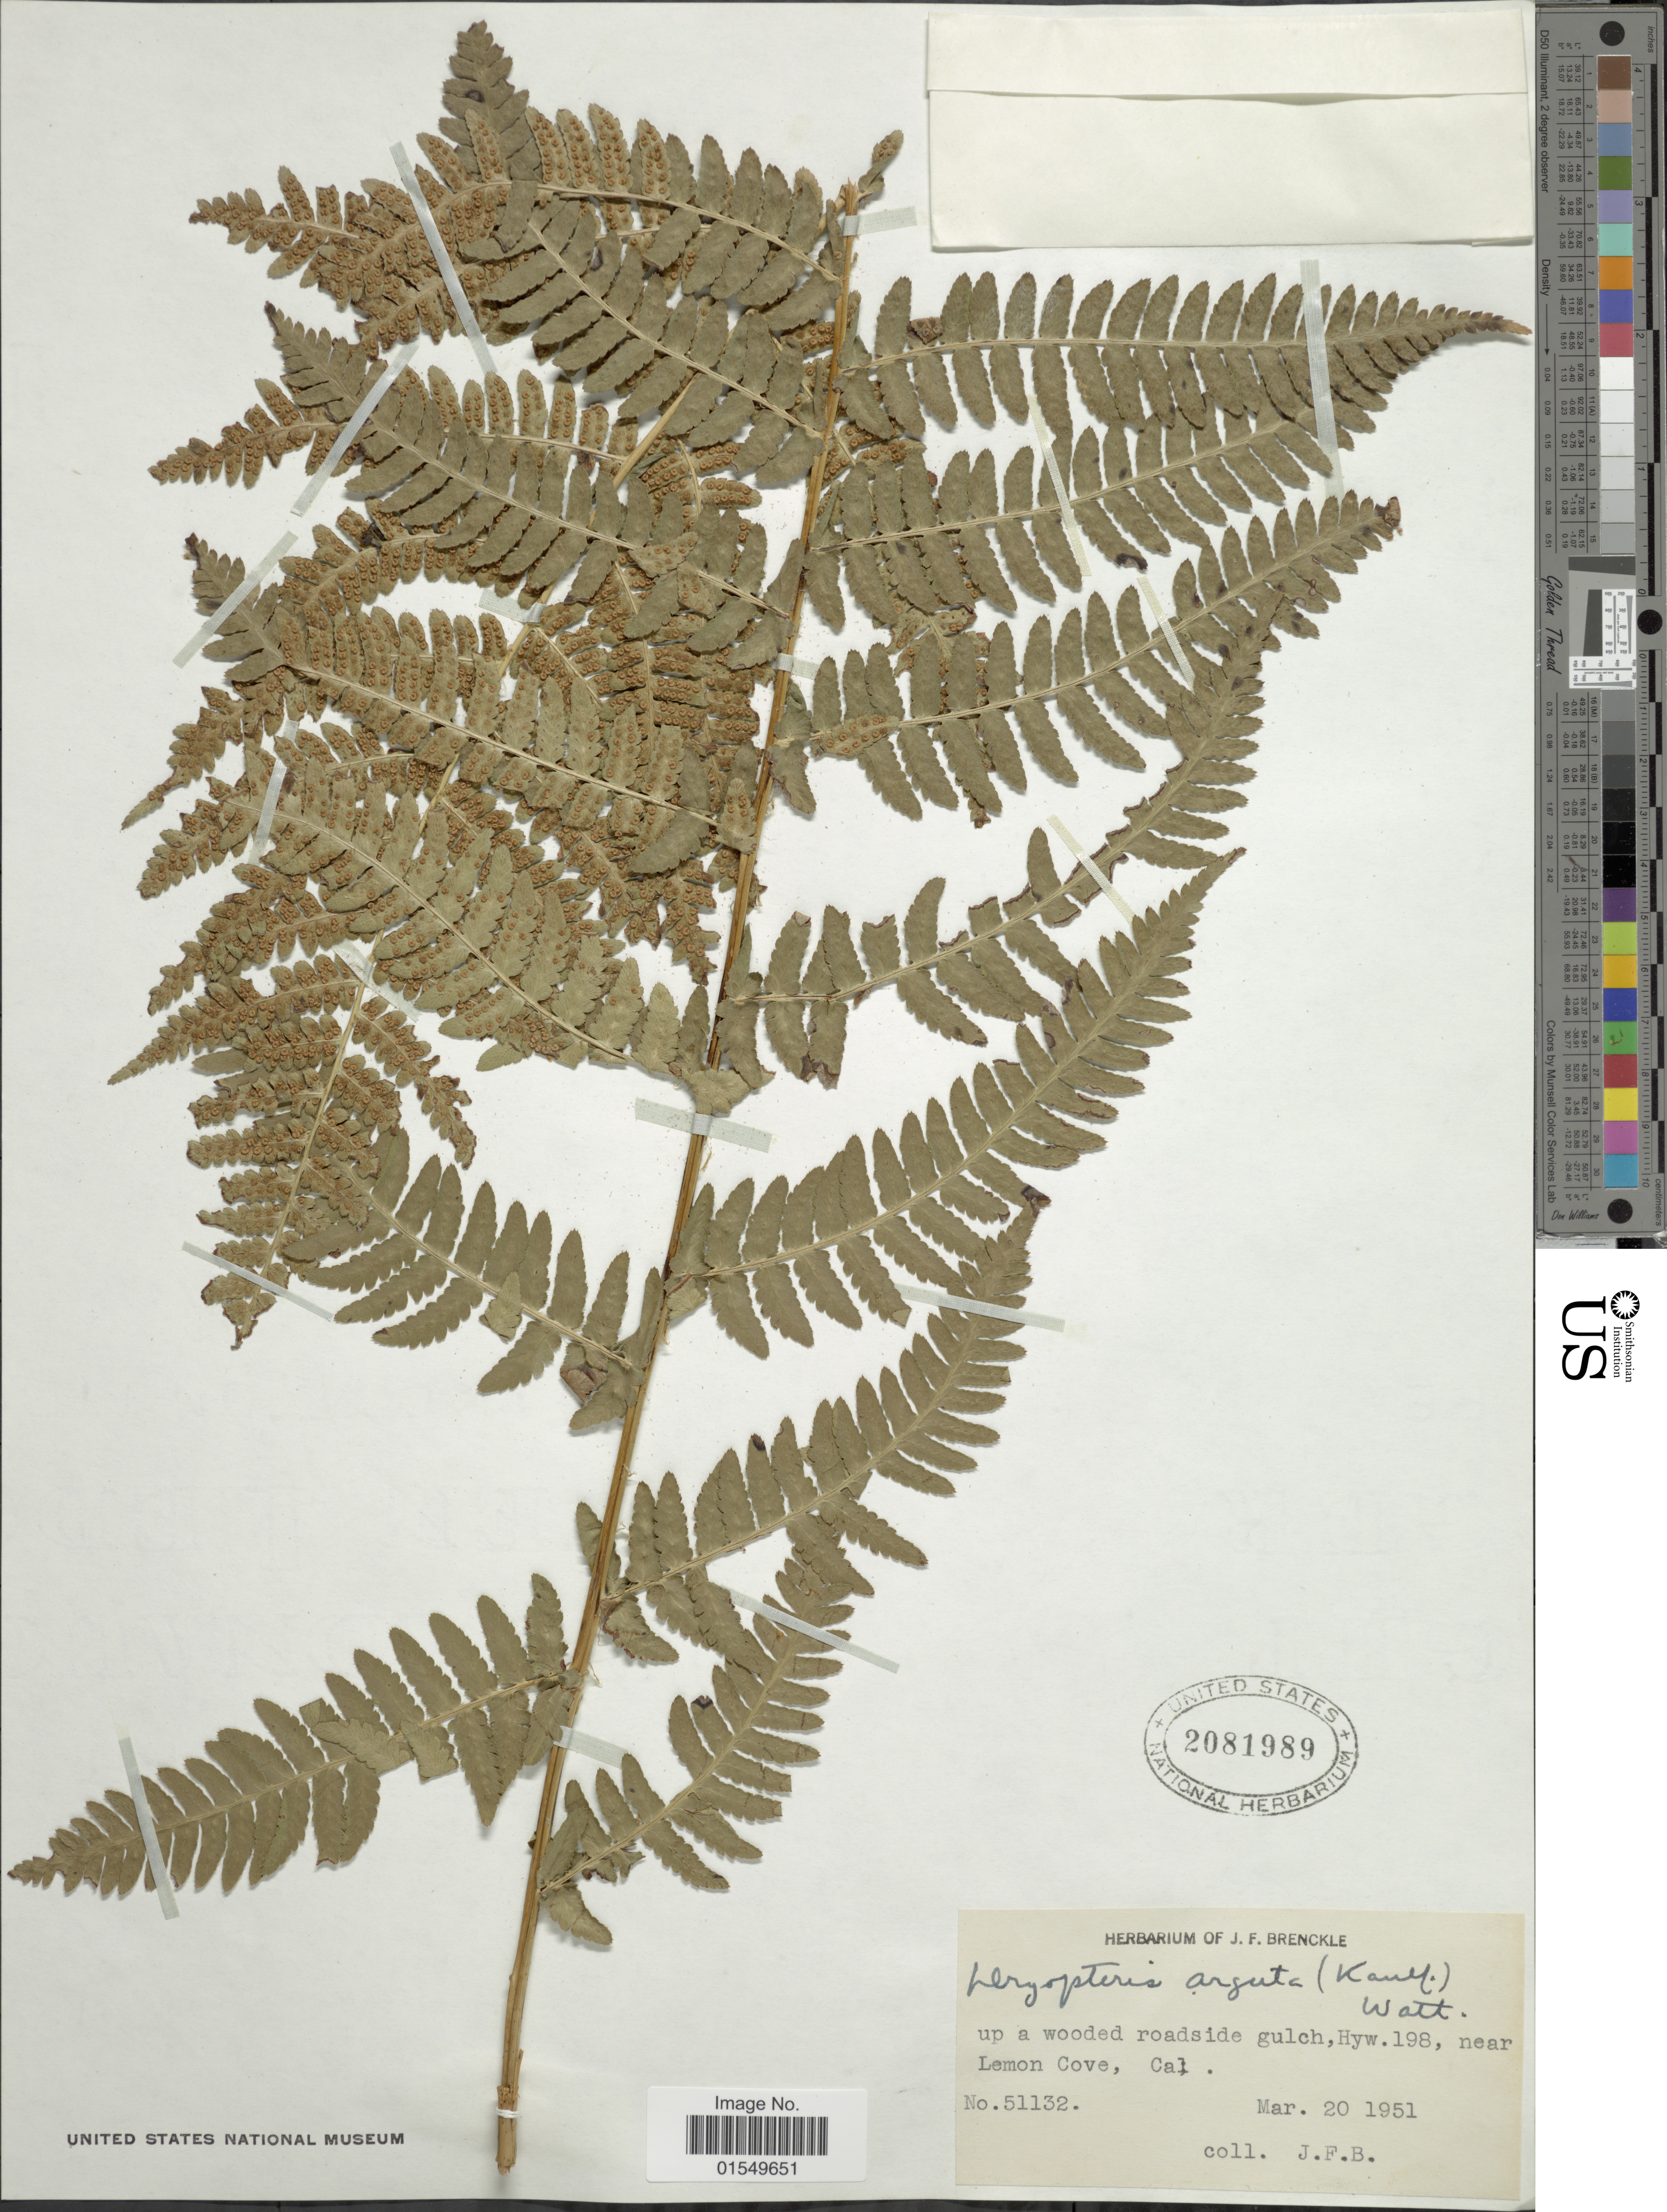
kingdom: Plantae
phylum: Tracheophyta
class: Polypodiopsida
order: Polypodiales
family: Dryopteridaceae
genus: Dryopteris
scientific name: Dryopteris arguta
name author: (Kaulf.) Maxon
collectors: J. Brenckle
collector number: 51132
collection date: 1951-03-20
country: United States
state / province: California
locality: Up a wooded roadside gulch, Hyw.198, near Lemon Cove, Calif.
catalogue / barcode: US 2081989